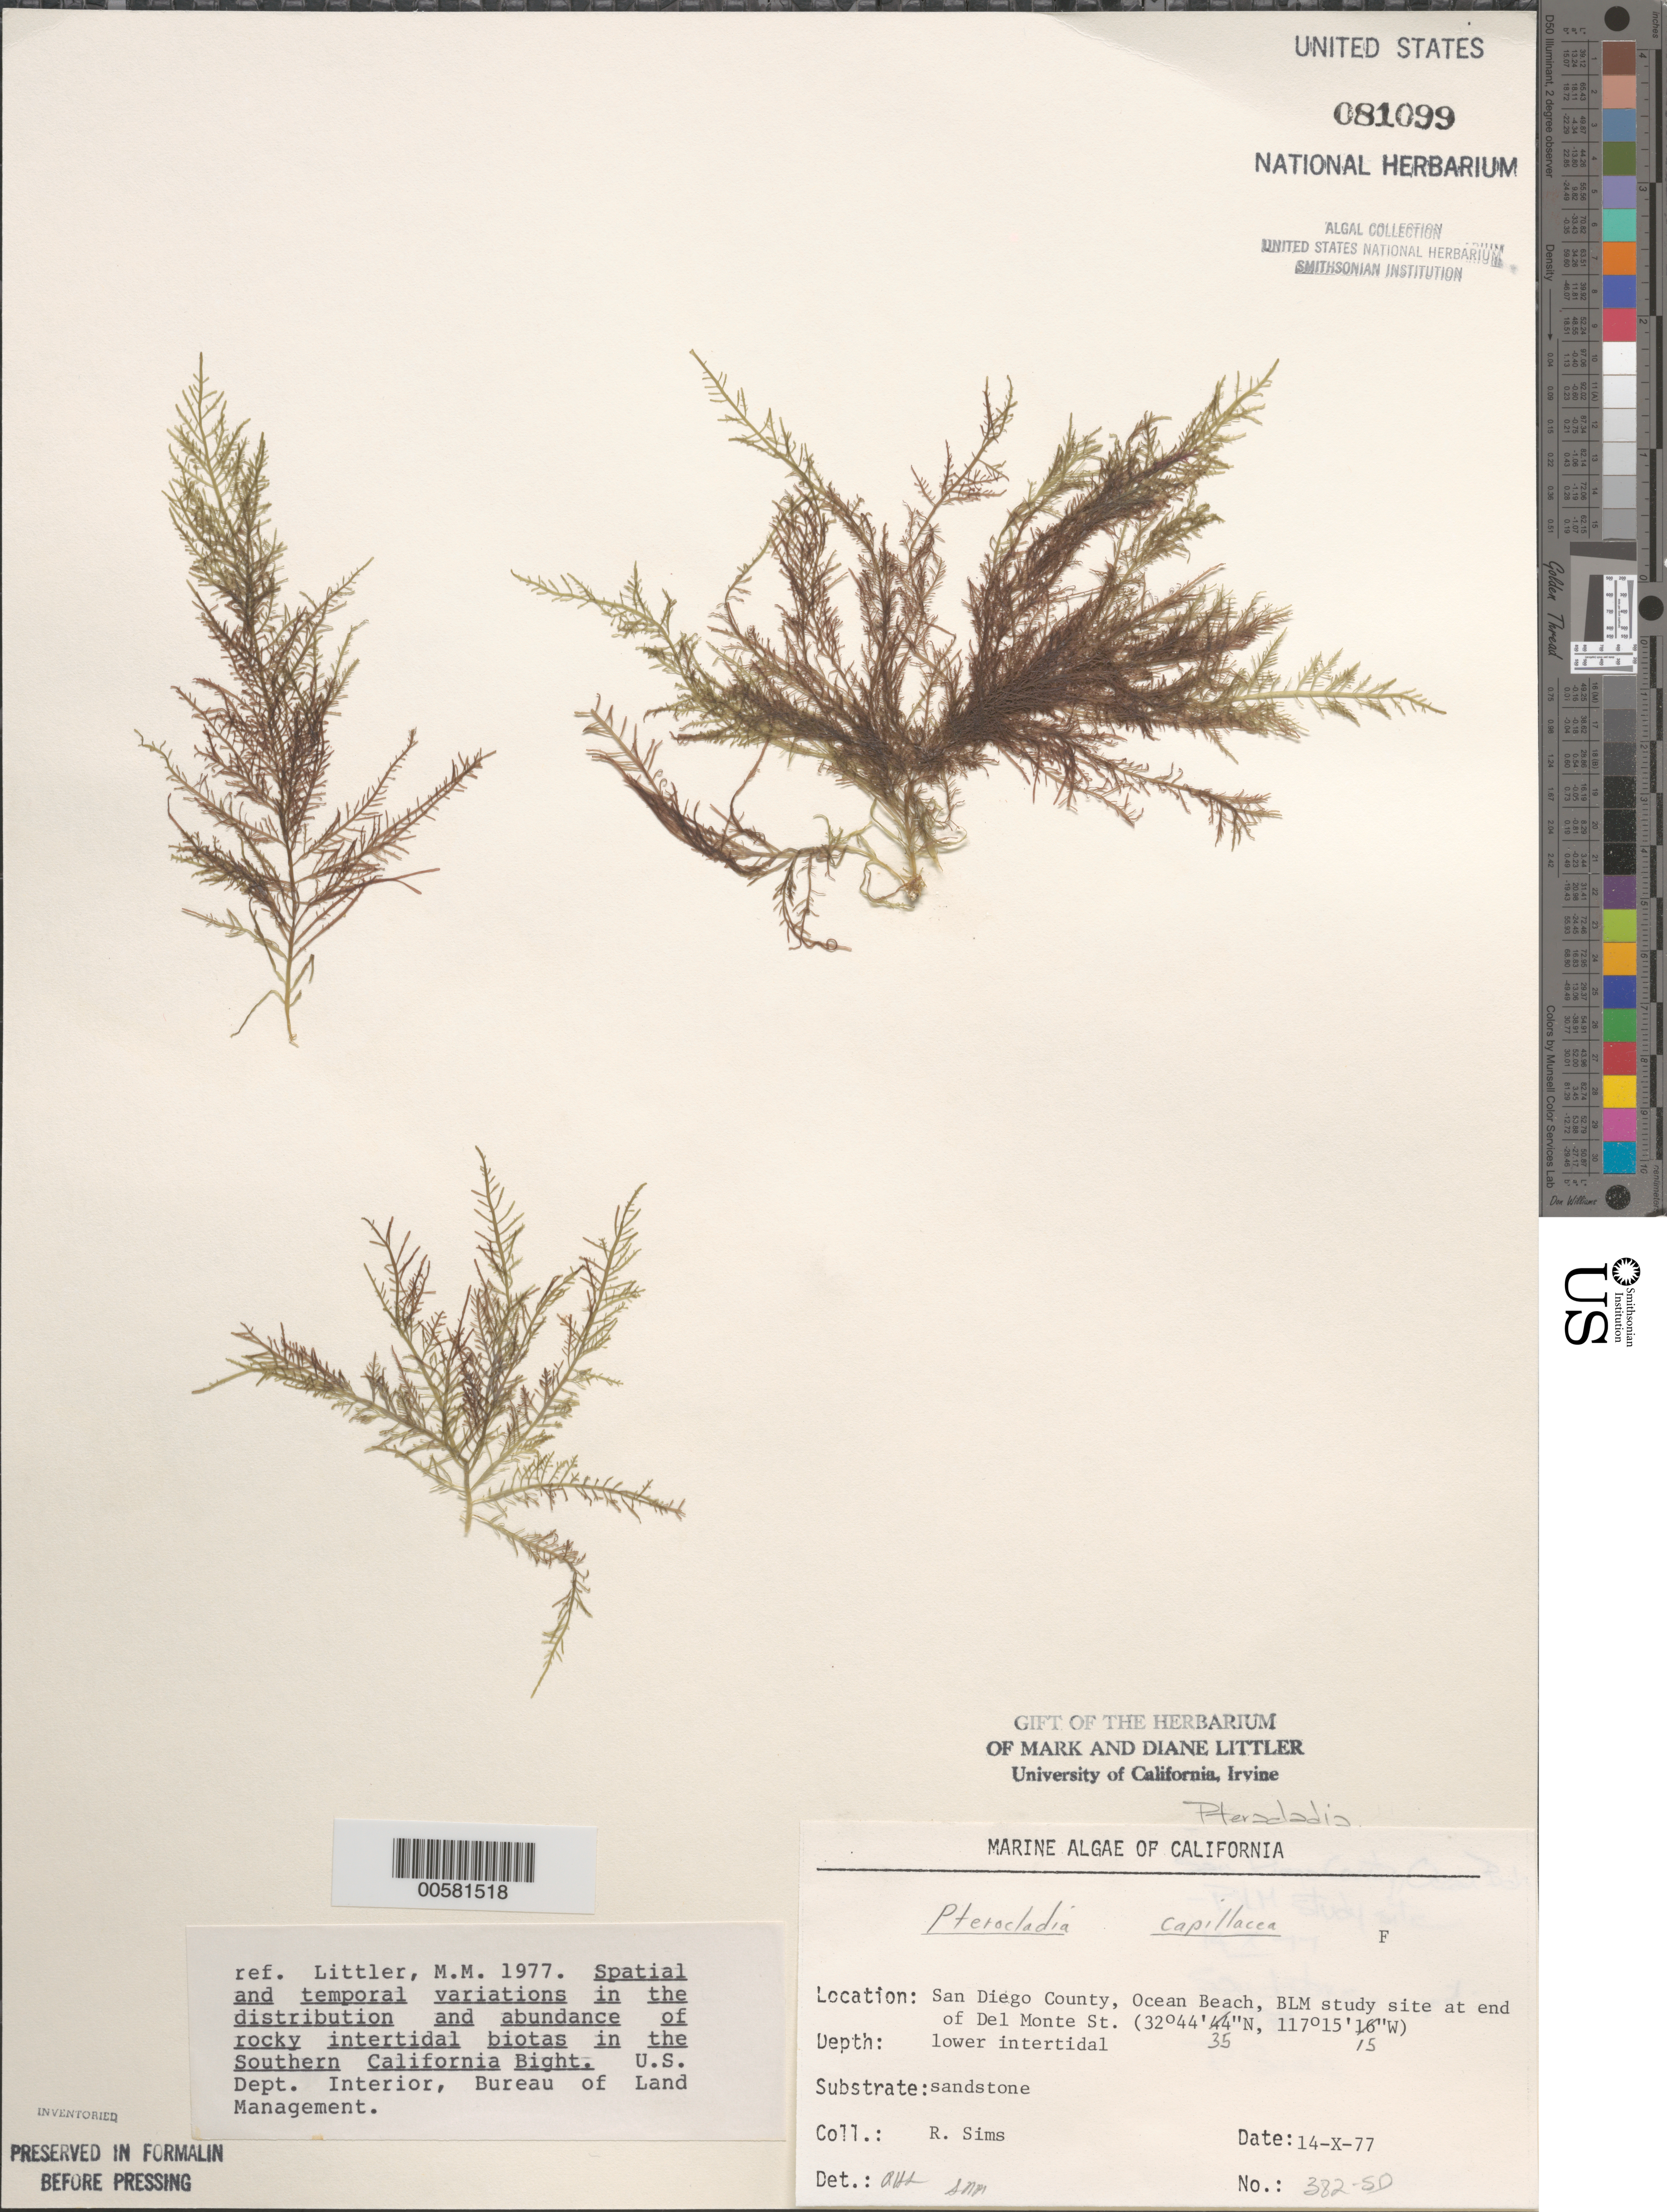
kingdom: Plantae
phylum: Rhodophyta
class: Florideophyceae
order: Gelidiales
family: Pterocladiaceae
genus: Pterocladiella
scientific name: Pterocladiella capillacea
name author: (S.G. Gmel.) Santelices & Hommers.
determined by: Algae name updating Project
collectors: R. H. Sims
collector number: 382-sd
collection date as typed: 14 Oct 1977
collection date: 1977-10-14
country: United States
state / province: California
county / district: San Diego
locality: Ocean Beach, end of Del Monte Street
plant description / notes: BLM-SOCALBIGHT Rocky Intertidal Survey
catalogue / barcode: US 81099